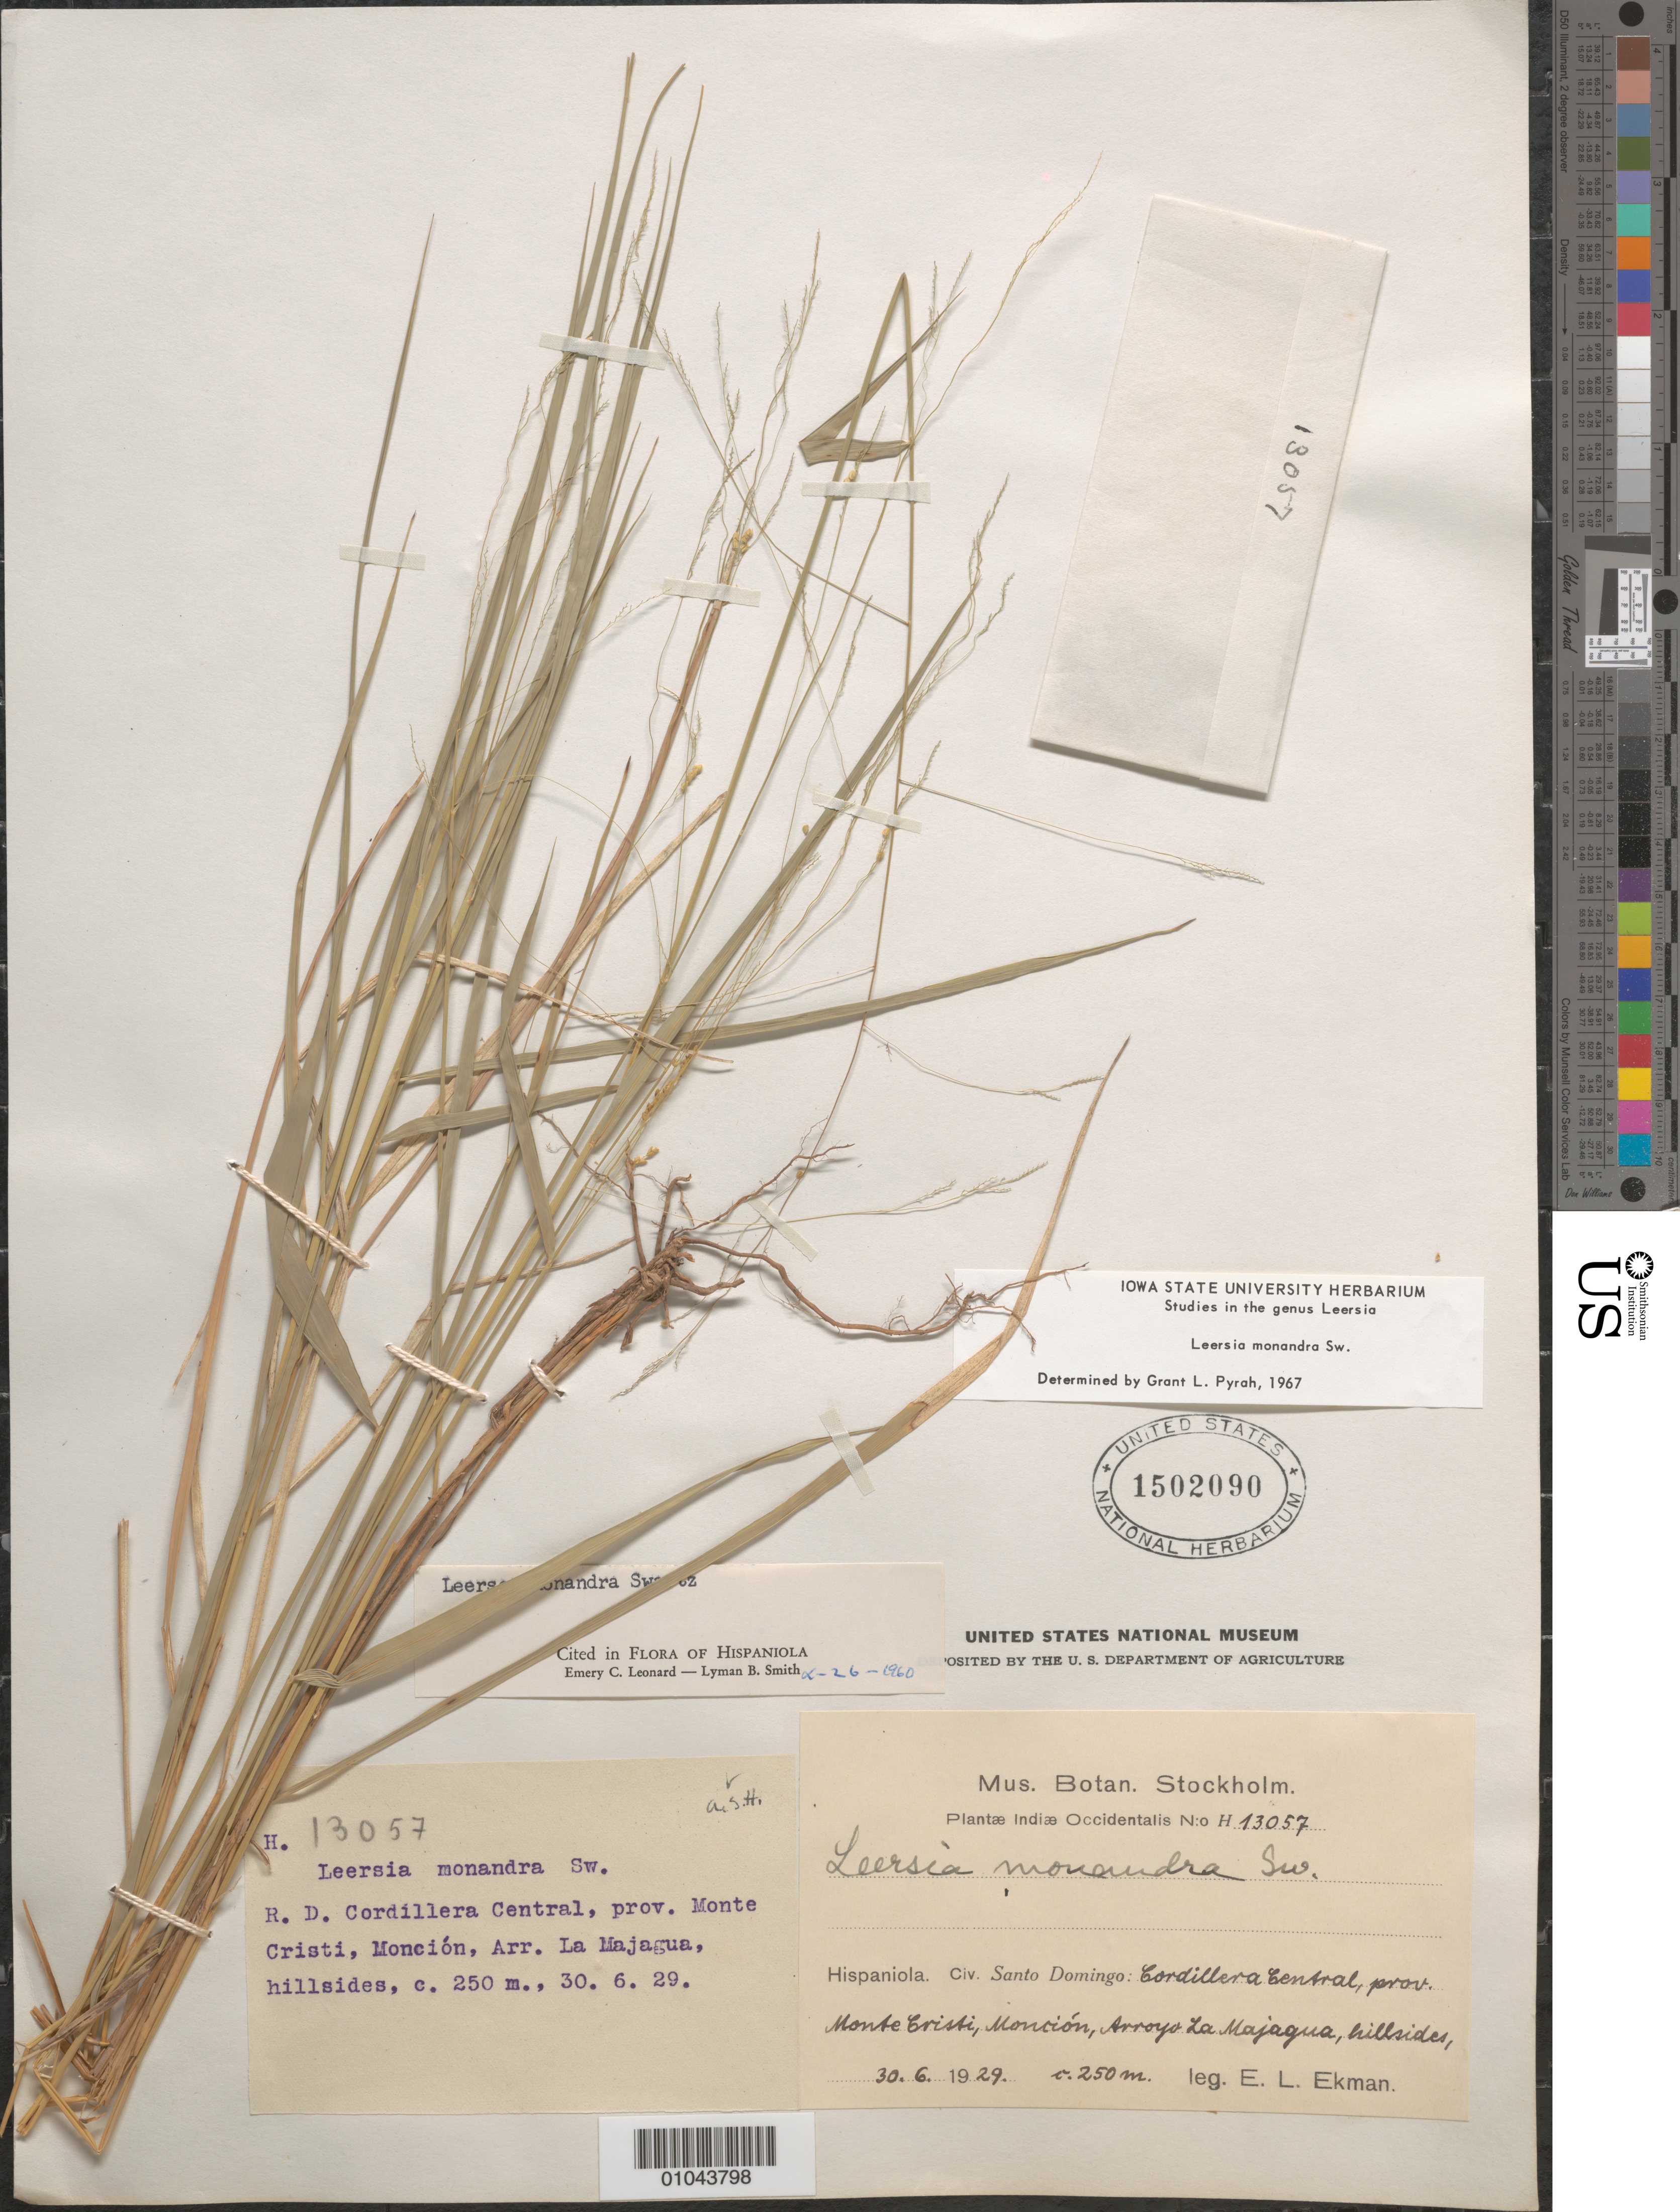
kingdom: Plantae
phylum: Tracheophyta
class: Liliopsida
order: Poales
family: Poaceae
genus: Leersia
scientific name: Leersia monandra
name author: Sw.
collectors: E. L. Ekman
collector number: H 13057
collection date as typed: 30 Jun 1929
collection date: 1929-06-30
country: Dominican Republic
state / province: Monte Cristi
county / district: Monción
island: Hispaniola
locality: Arroyo La Majagua, hillsides, Cordillera Central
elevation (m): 250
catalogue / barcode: US 1502090